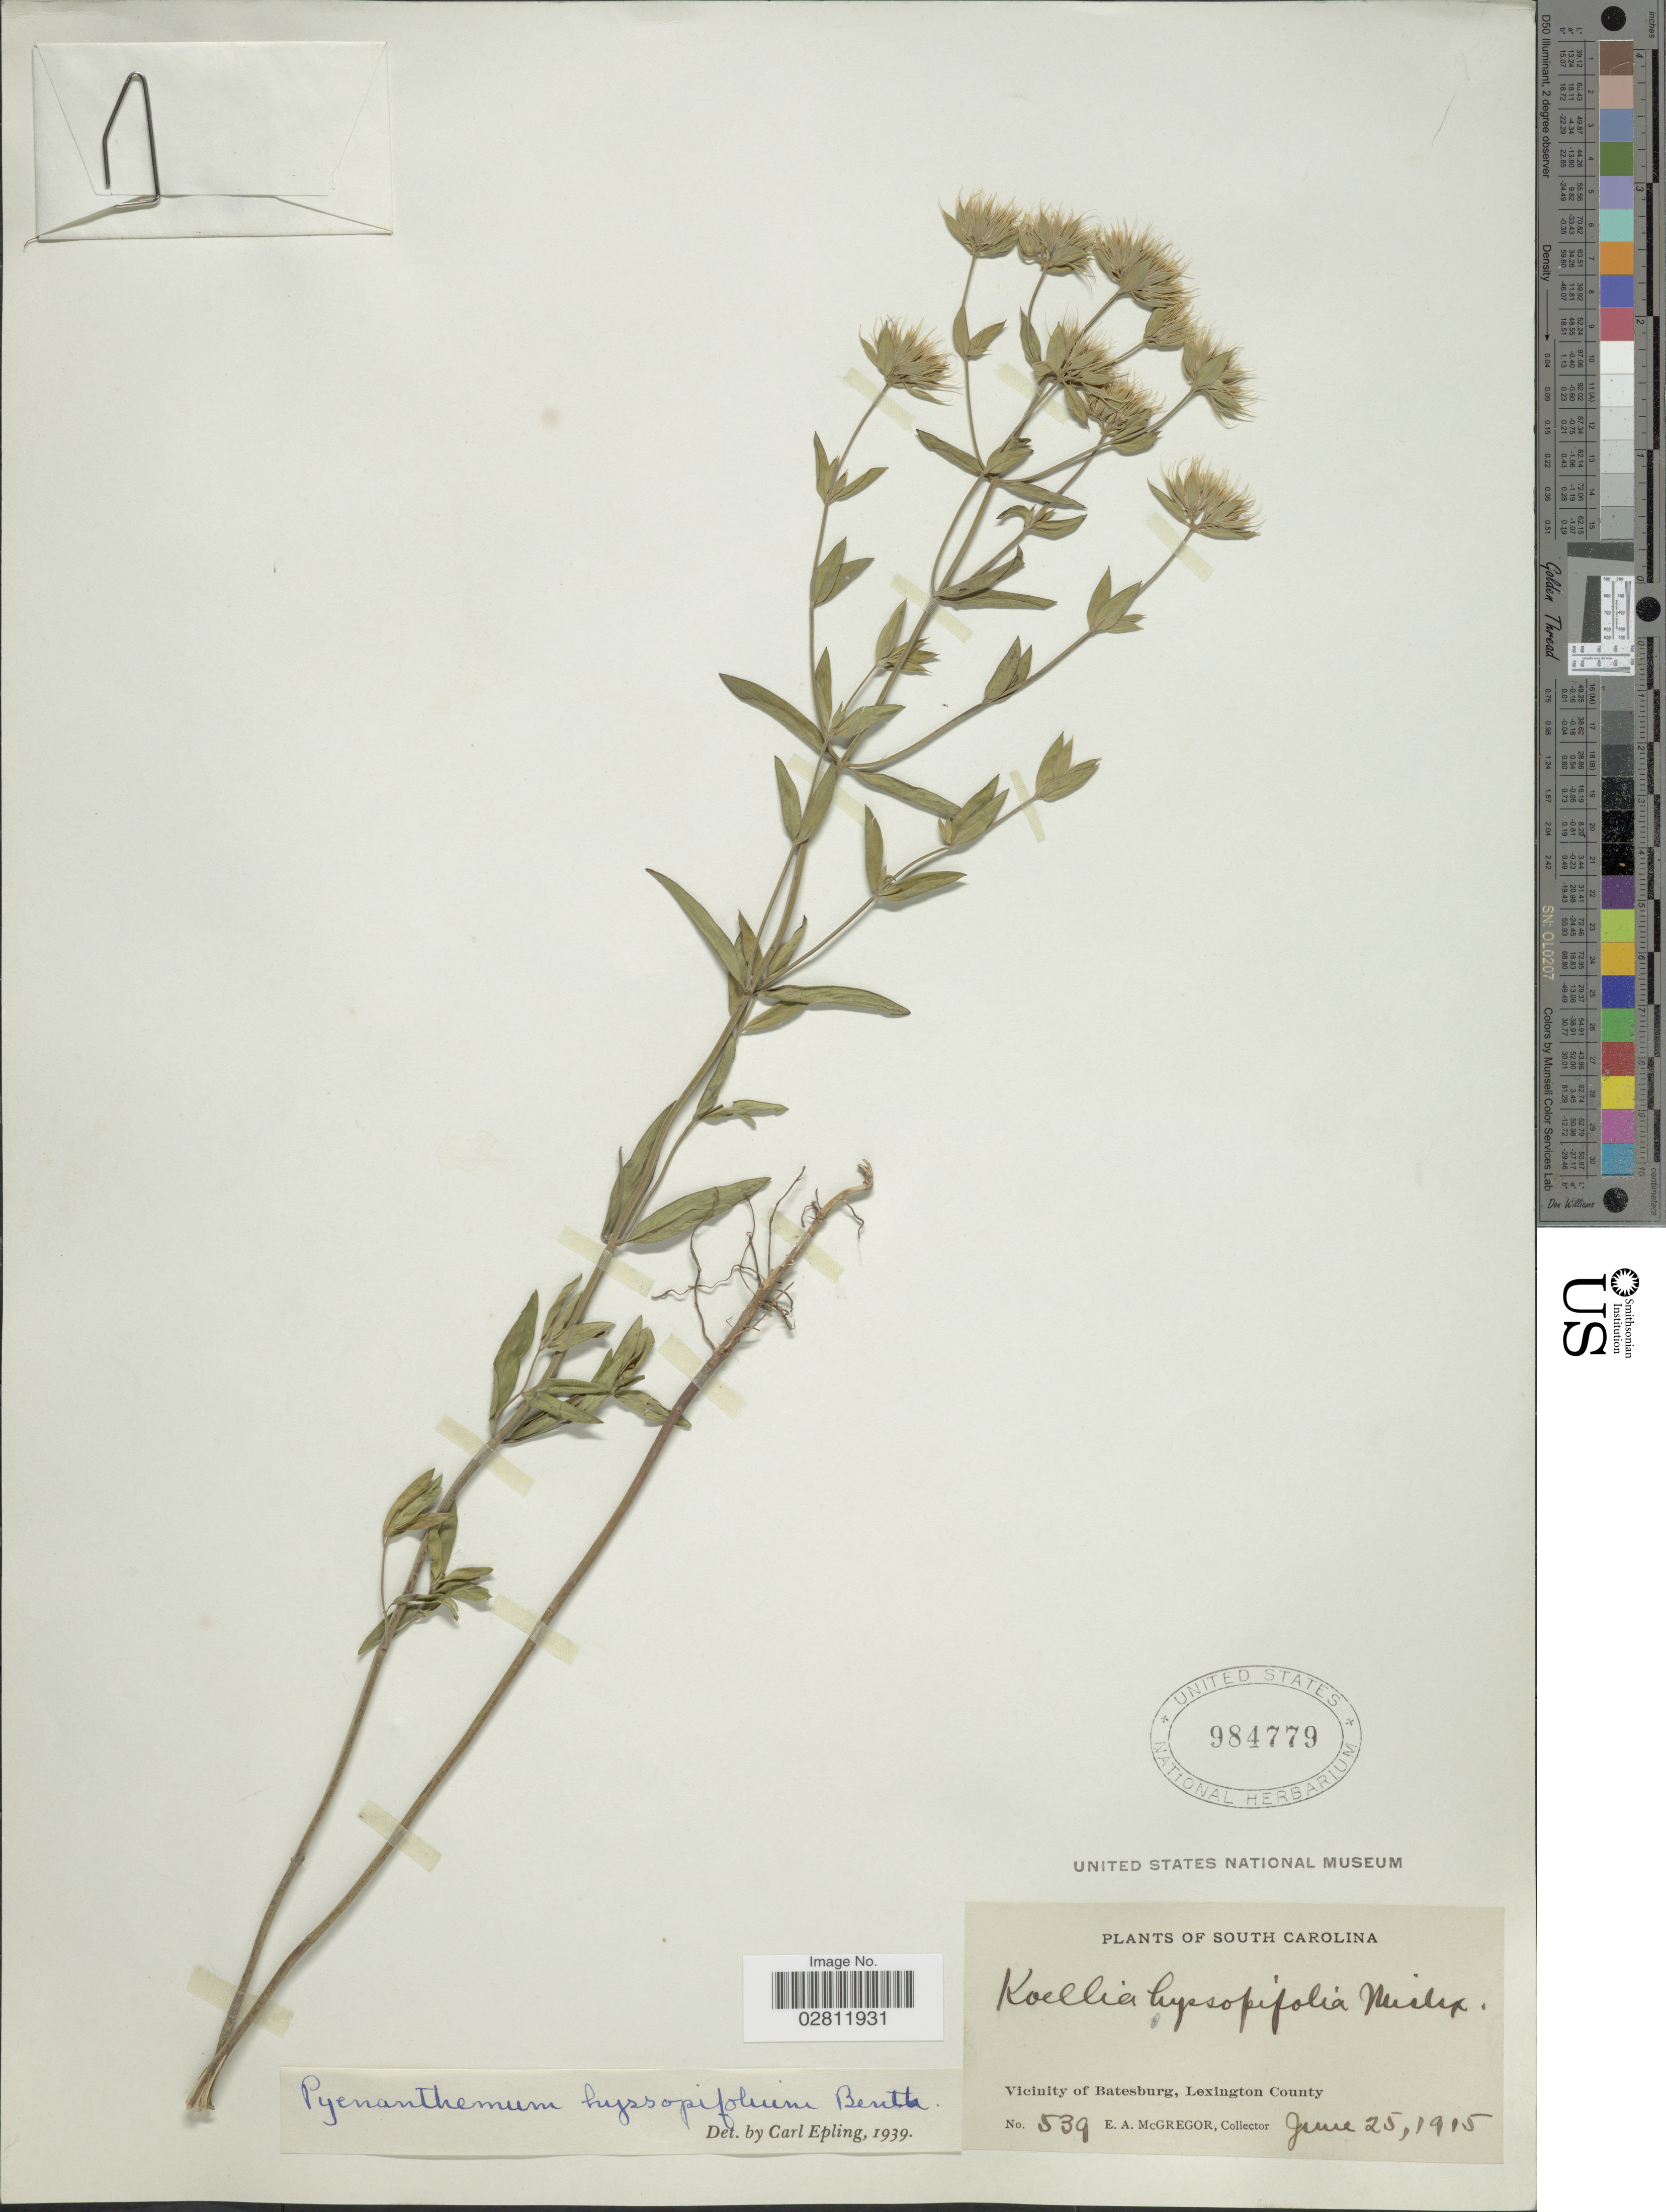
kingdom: Plantae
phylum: Tracheophyta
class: Magnoliopsida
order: Lamiales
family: Lamiaceae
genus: Pycnanthemum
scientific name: Pycnanthemum flexuosum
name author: (Walter) Britton, Stearns & Poggenb.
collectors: E. A. McGregor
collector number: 539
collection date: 1915-06-25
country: United States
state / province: South Carolina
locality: Vicinity of Batesburg, Lexington County.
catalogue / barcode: US 984779